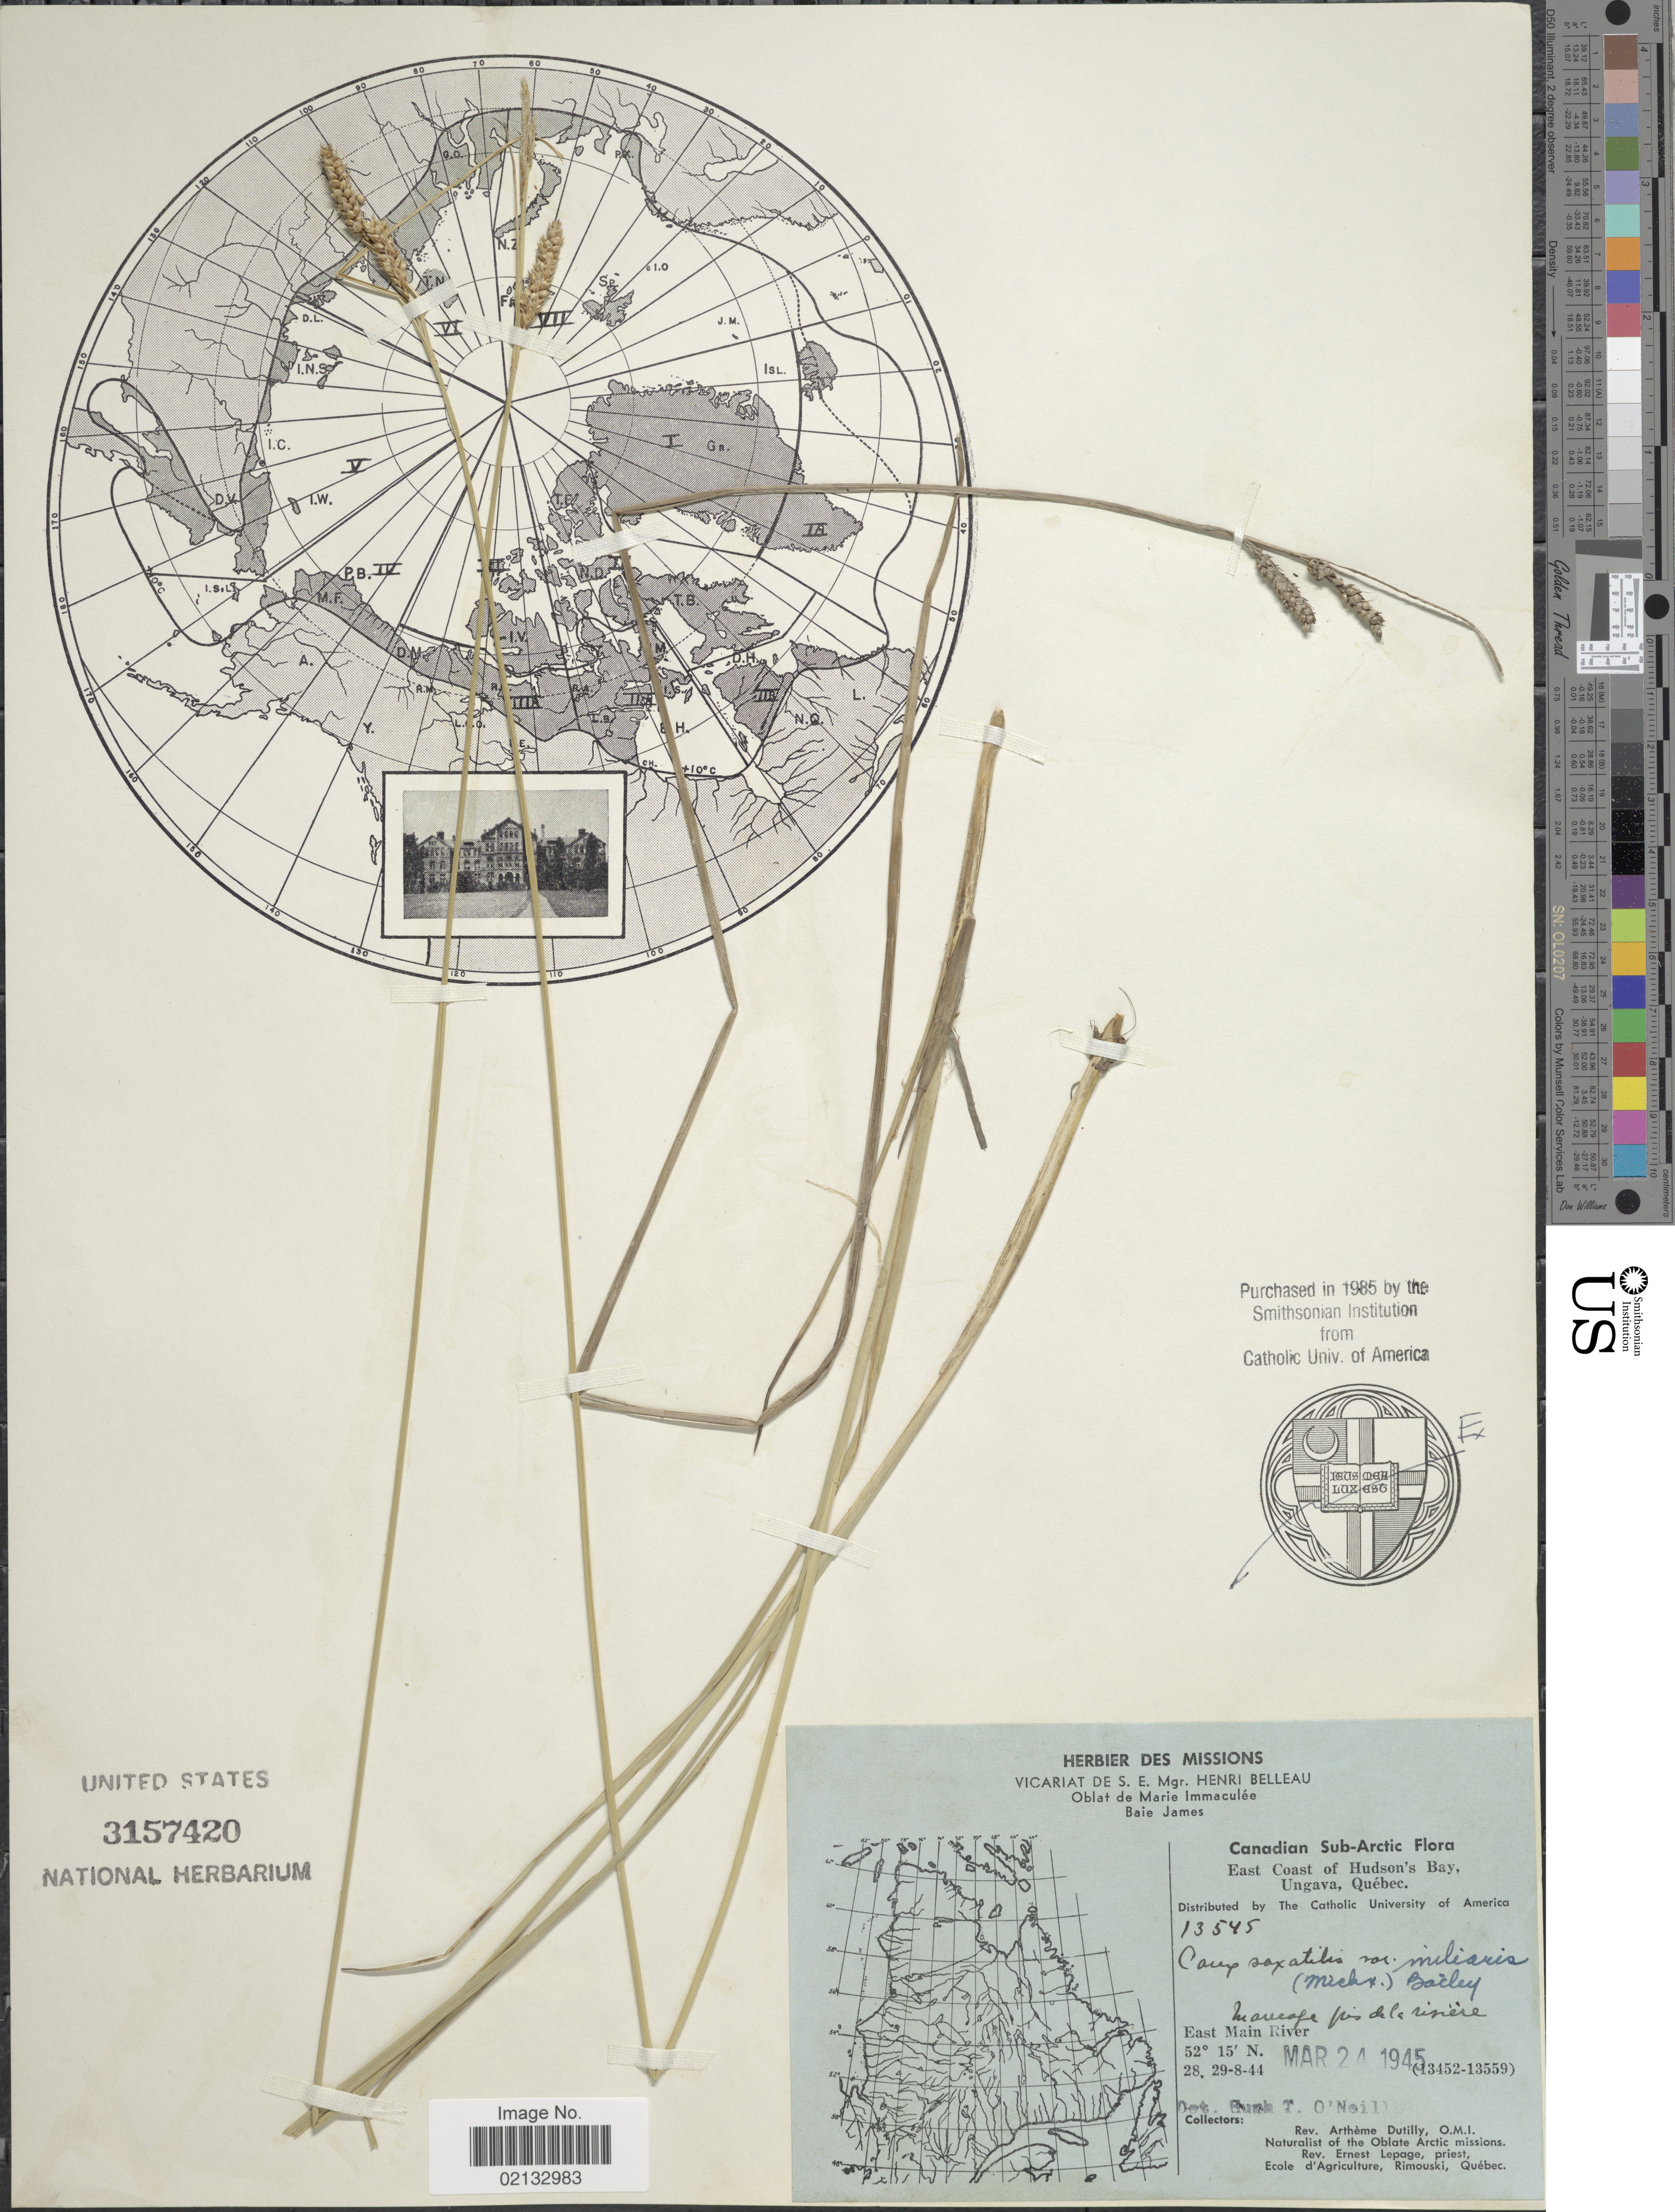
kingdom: Plantae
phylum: Tracheophyta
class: Liliopsida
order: Poales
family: Cyperaceae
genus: Carex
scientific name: Carex saxatilis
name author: L.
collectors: A. Dutilly & E. Lepage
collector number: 13545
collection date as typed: Transcribed d/m/y: 28/8/44 to 29/8/44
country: Canada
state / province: Quebec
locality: Canadian Sub-Arctic. East Coast of Hudson's Bay, Ungava, Quebec. Marecage pis de la riviere. East Main River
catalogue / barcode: US 3157420